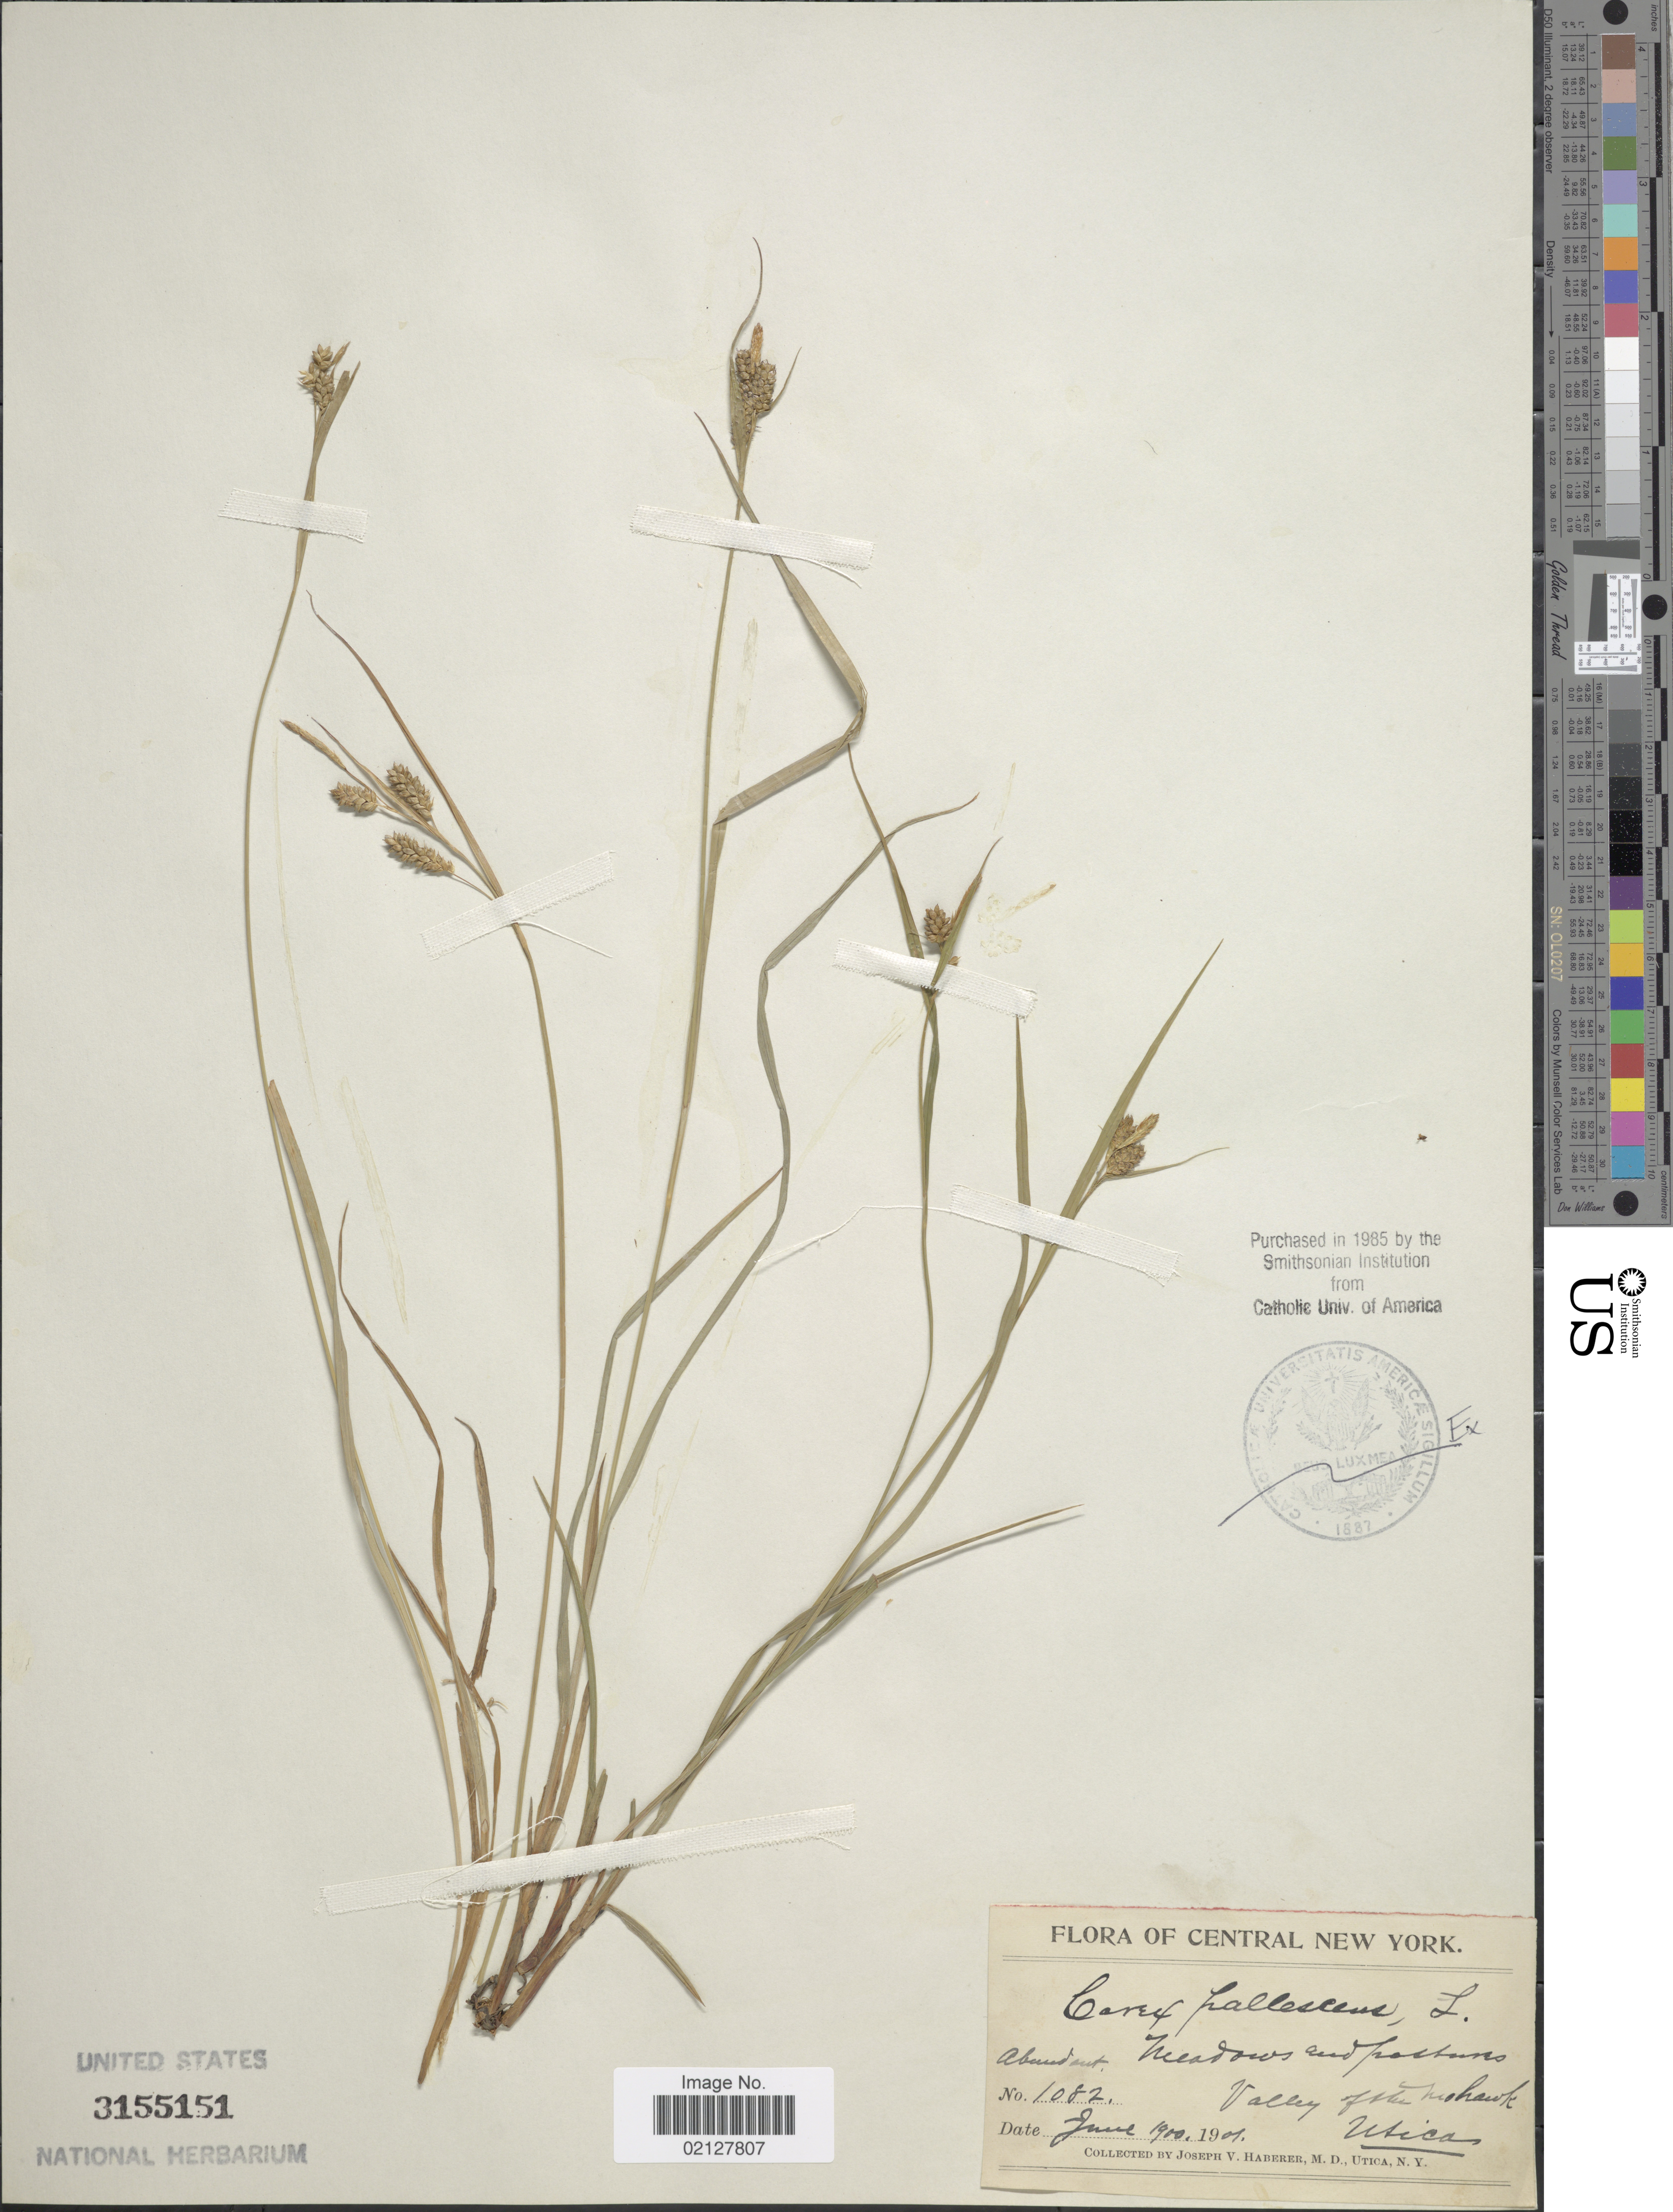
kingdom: Plantae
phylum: Tracheophyta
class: Liliopsida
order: Poales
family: Cyperaceae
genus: Carex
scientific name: Carex pallescens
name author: L.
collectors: J. V. Haberer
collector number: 1082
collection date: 1900-06/1901-06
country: United States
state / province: New York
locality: Central New York. Valley of the Mohawk, Utica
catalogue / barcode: US 3155151